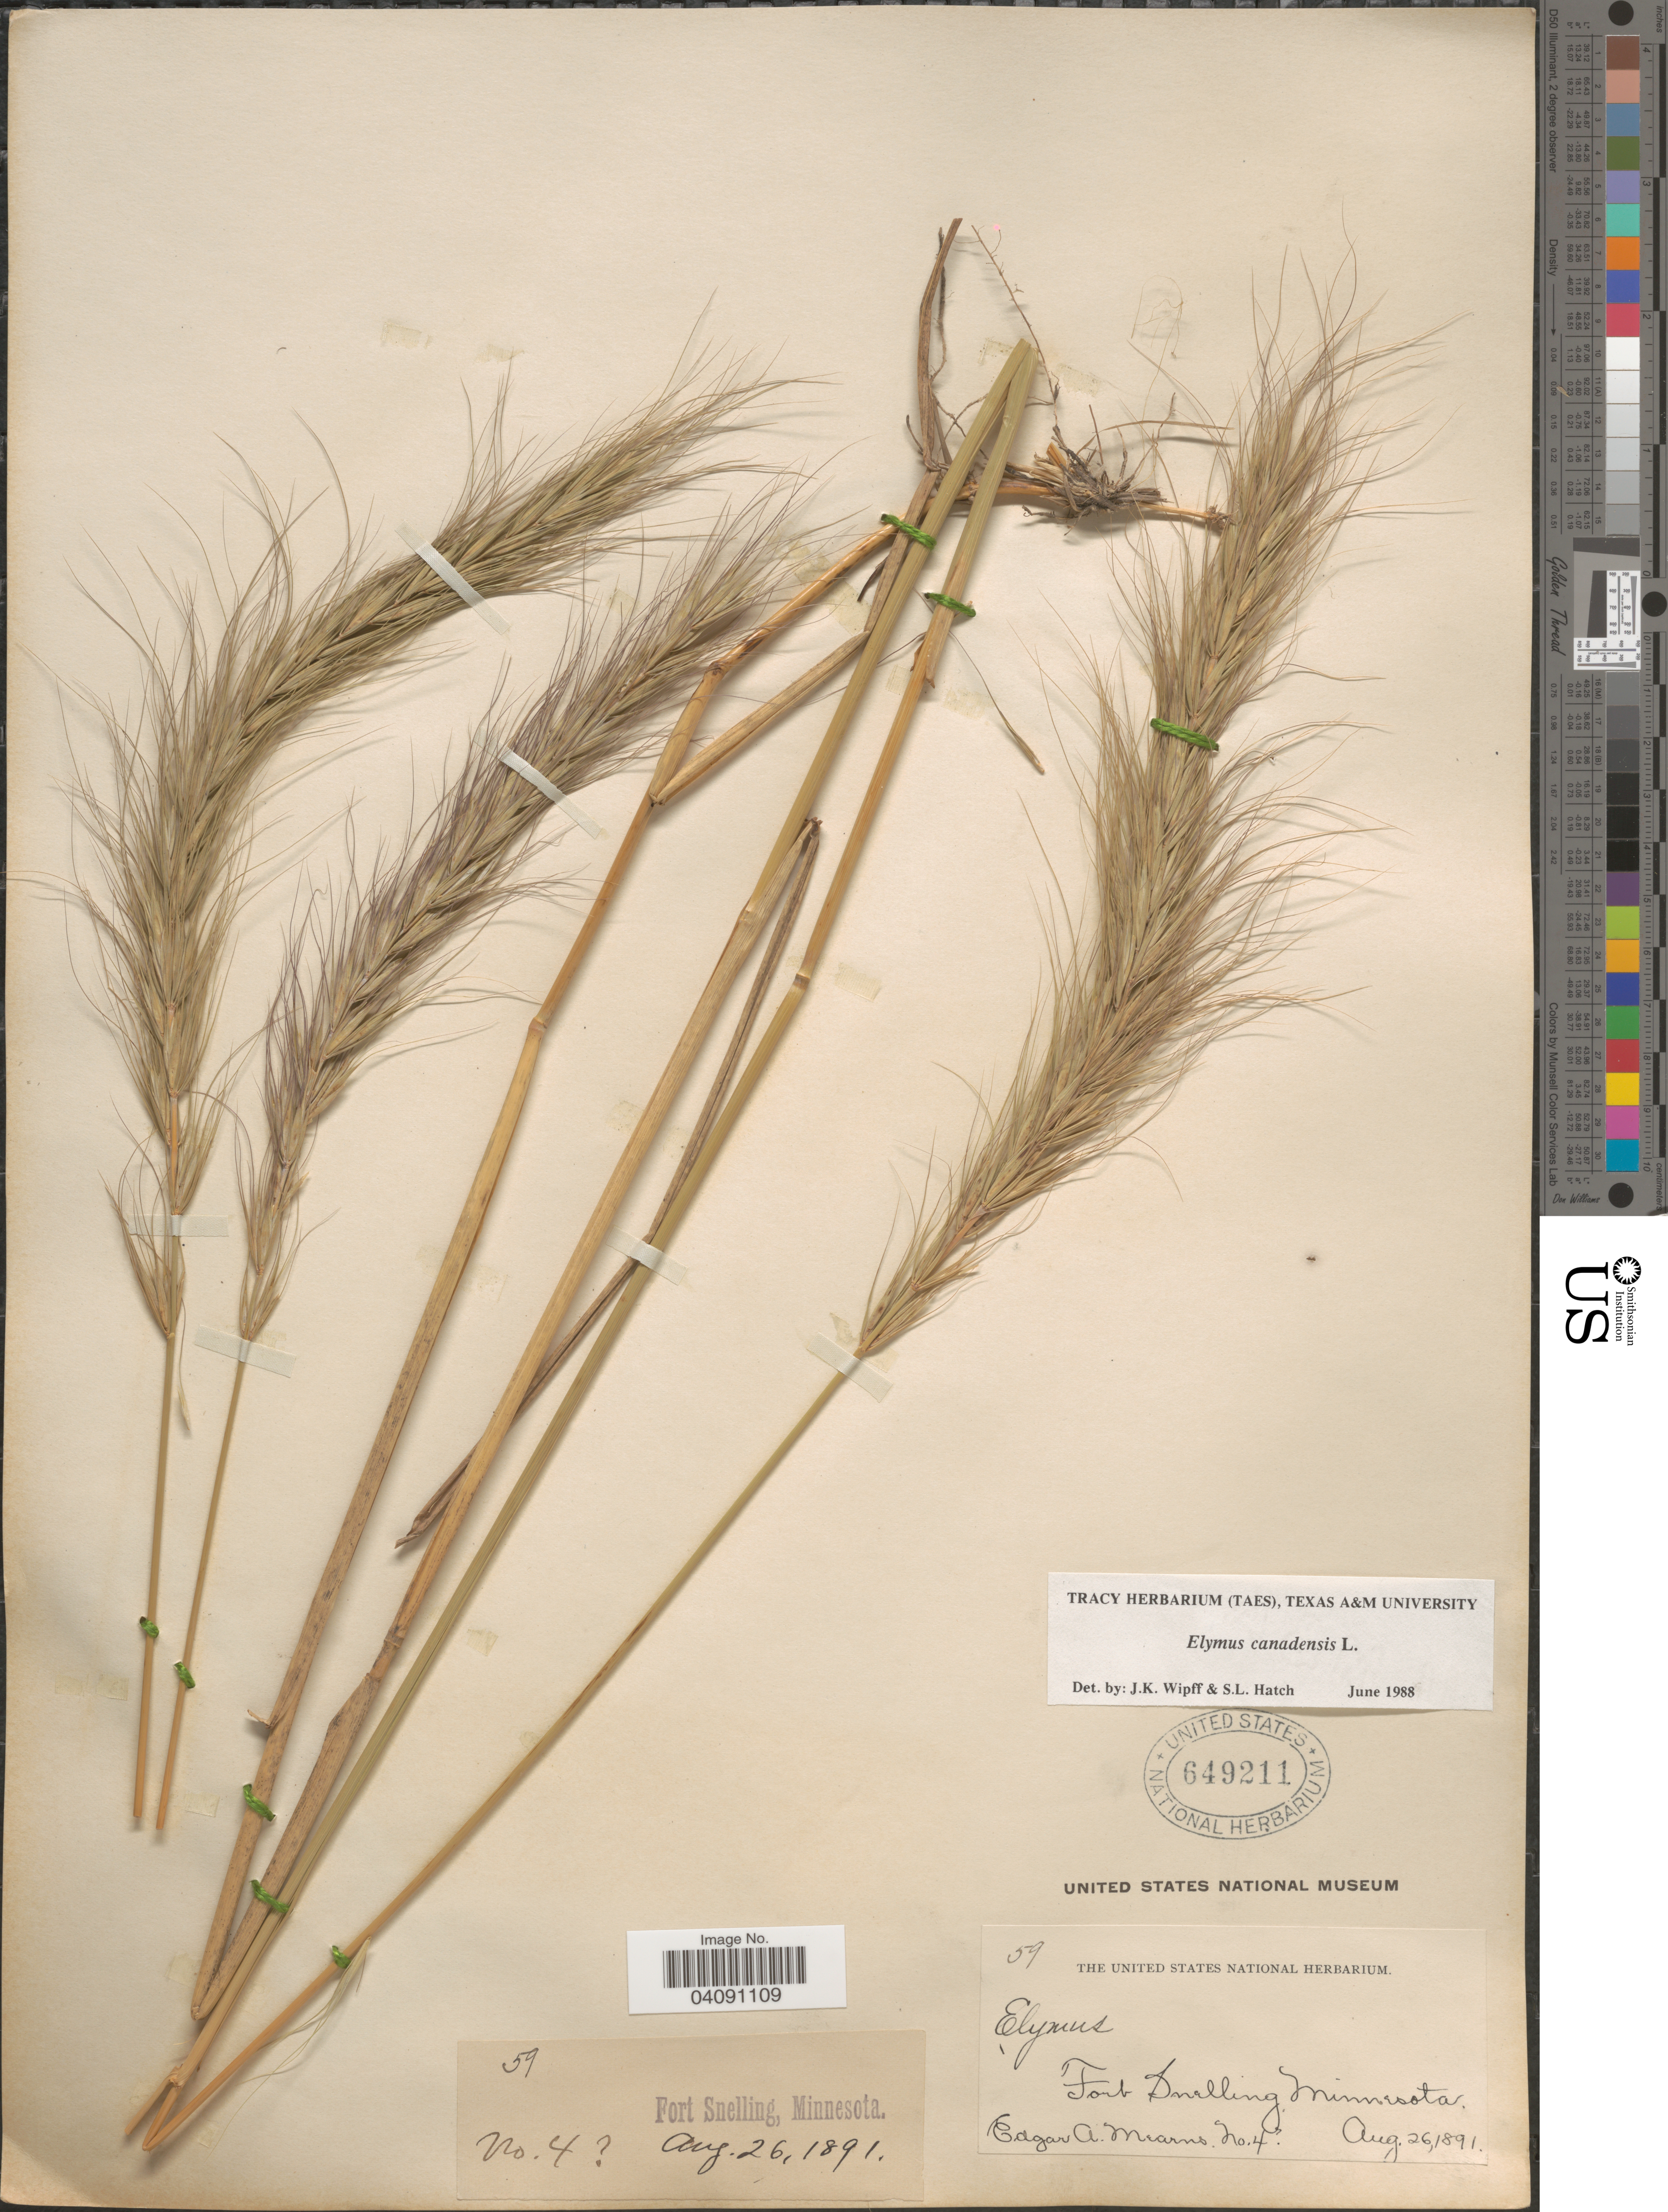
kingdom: Plantae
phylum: Tracheophyta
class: Liliopsida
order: Poales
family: Poaceae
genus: Elymus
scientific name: Elymus canadensis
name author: L.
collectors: E. A. Mearns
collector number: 4?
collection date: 1891-08-26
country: United States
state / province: Minnesota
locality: Fort Snelling.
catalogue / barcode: US 649211